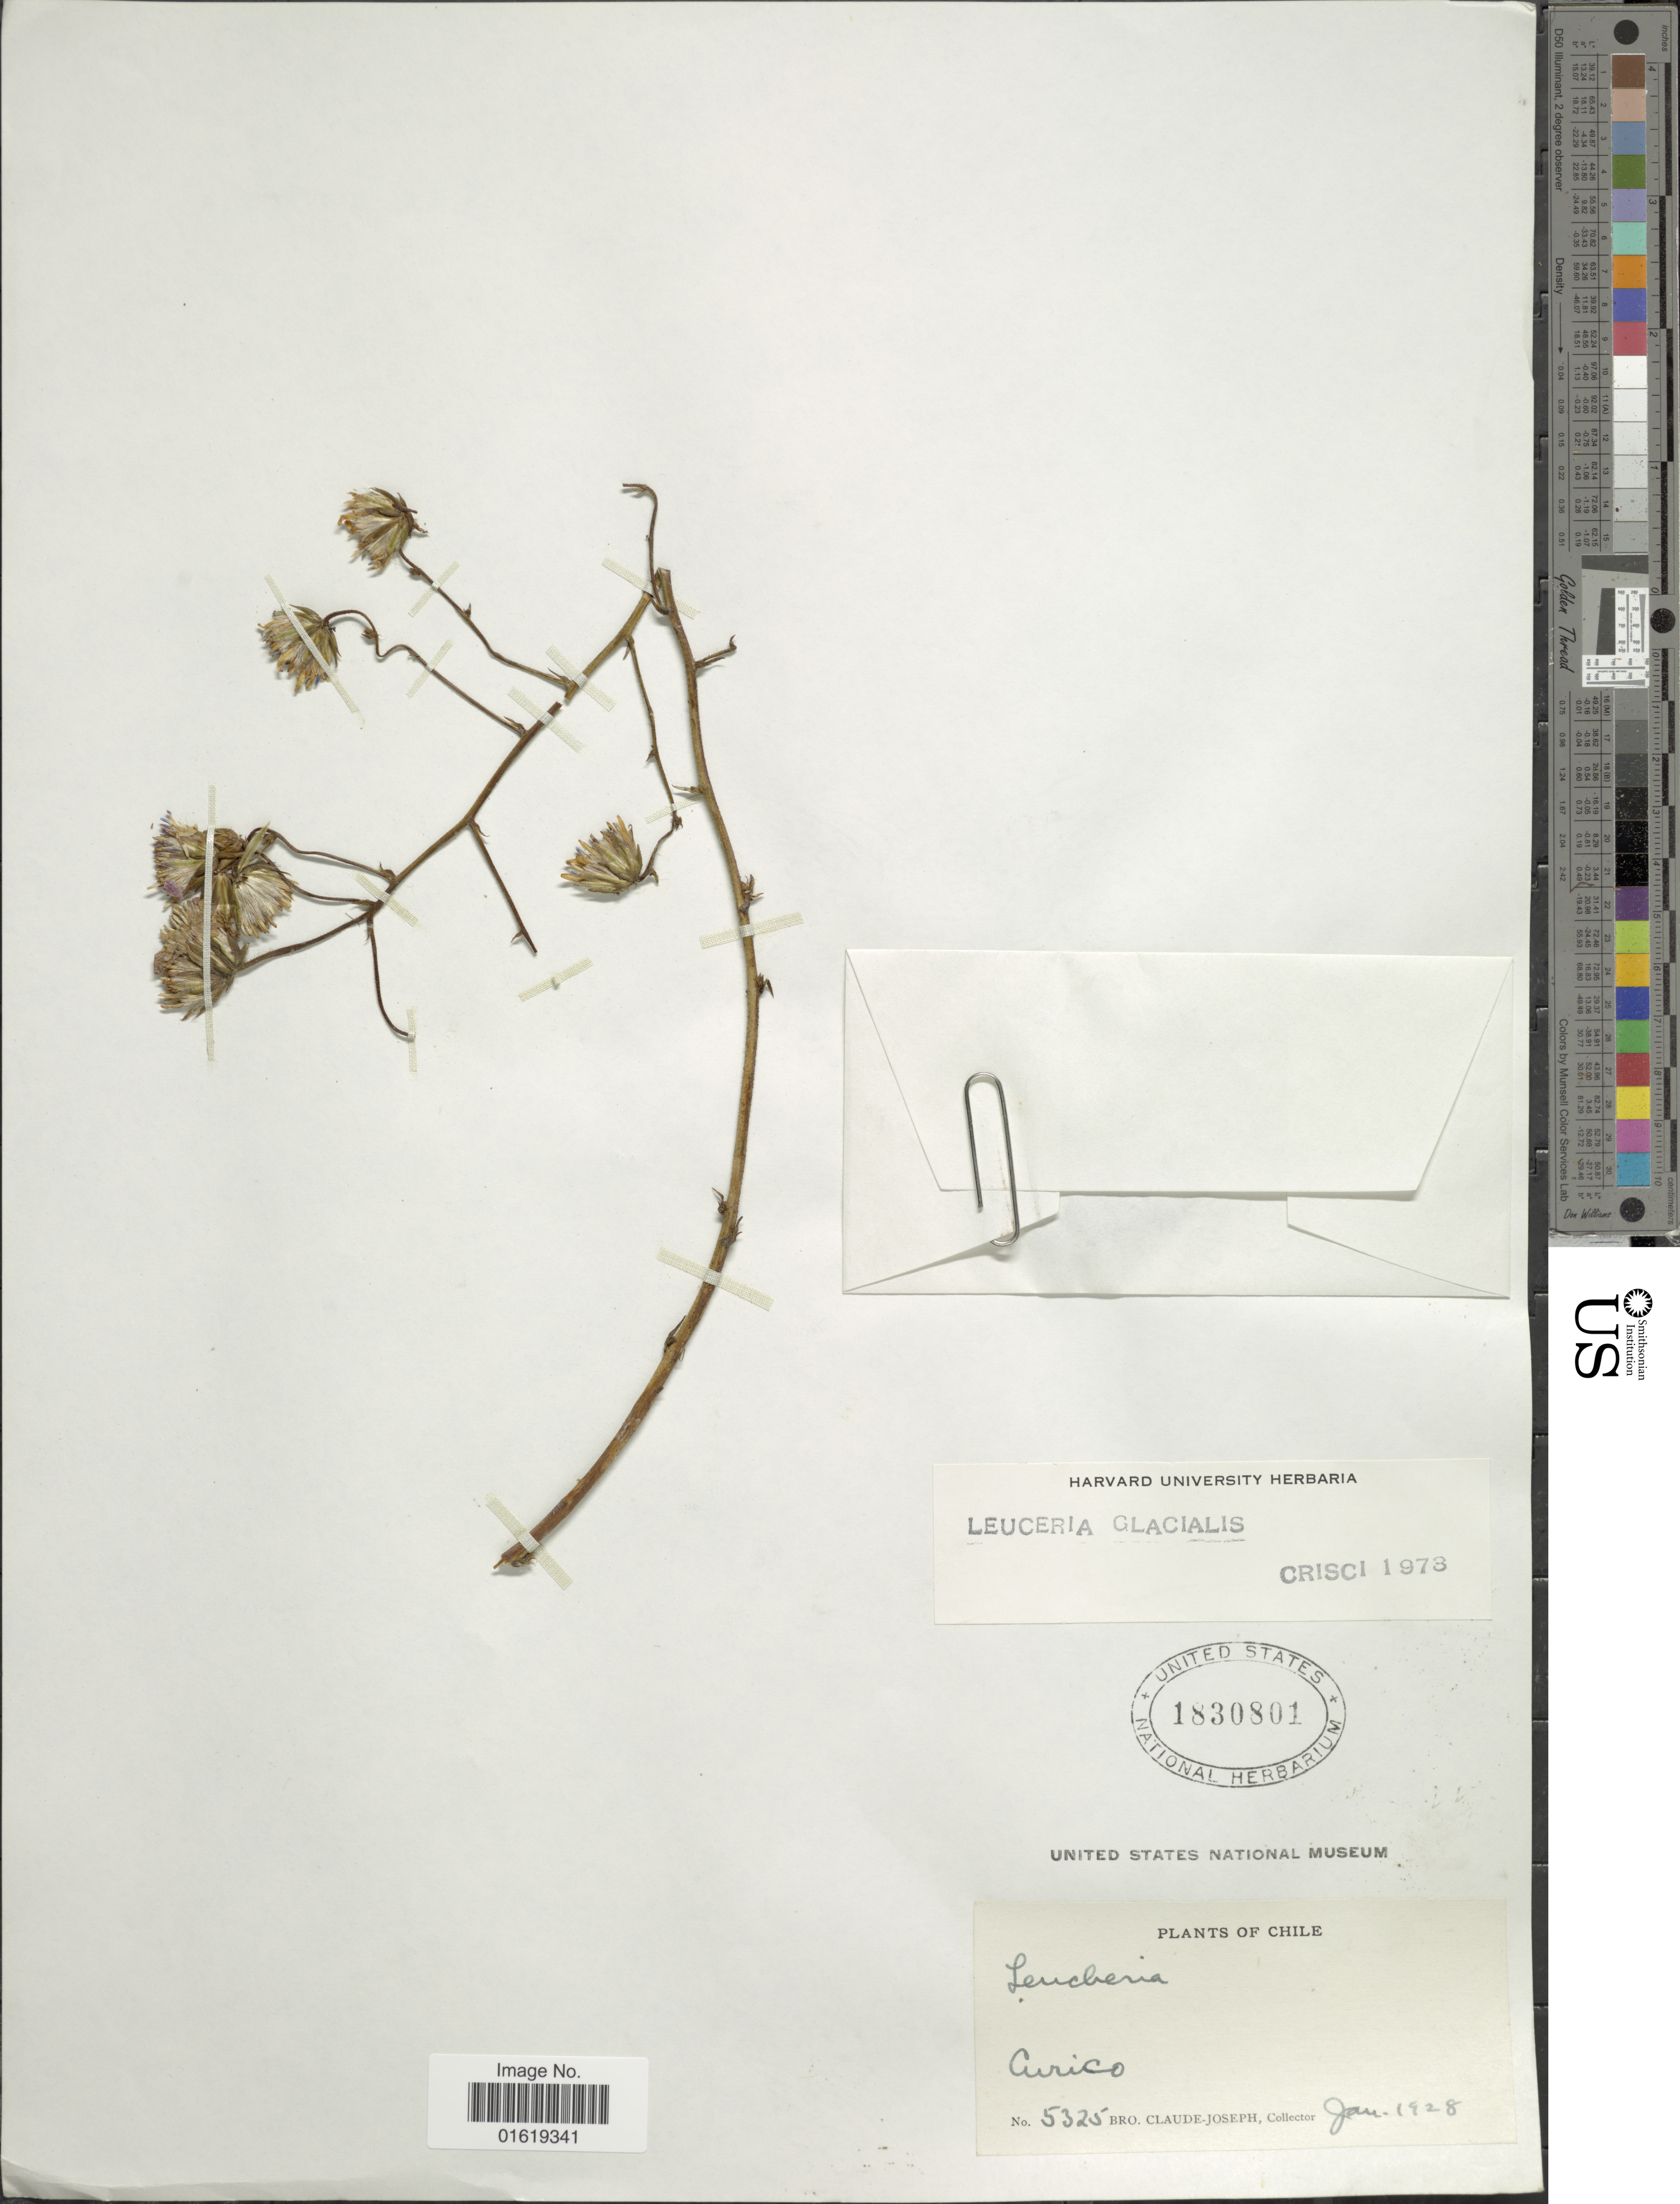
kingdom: Plantae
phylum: Tracheophyta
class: Magnoliopsida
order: Asterales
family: Asteraceae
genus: Leucheria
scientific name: Leucheria glacialis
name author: (Poepp. ex Less.) Reiche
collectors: Bro. Claude-Joseph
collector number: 5325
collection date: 1928-01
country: Chile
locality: Curico.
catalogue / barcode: US 1830801